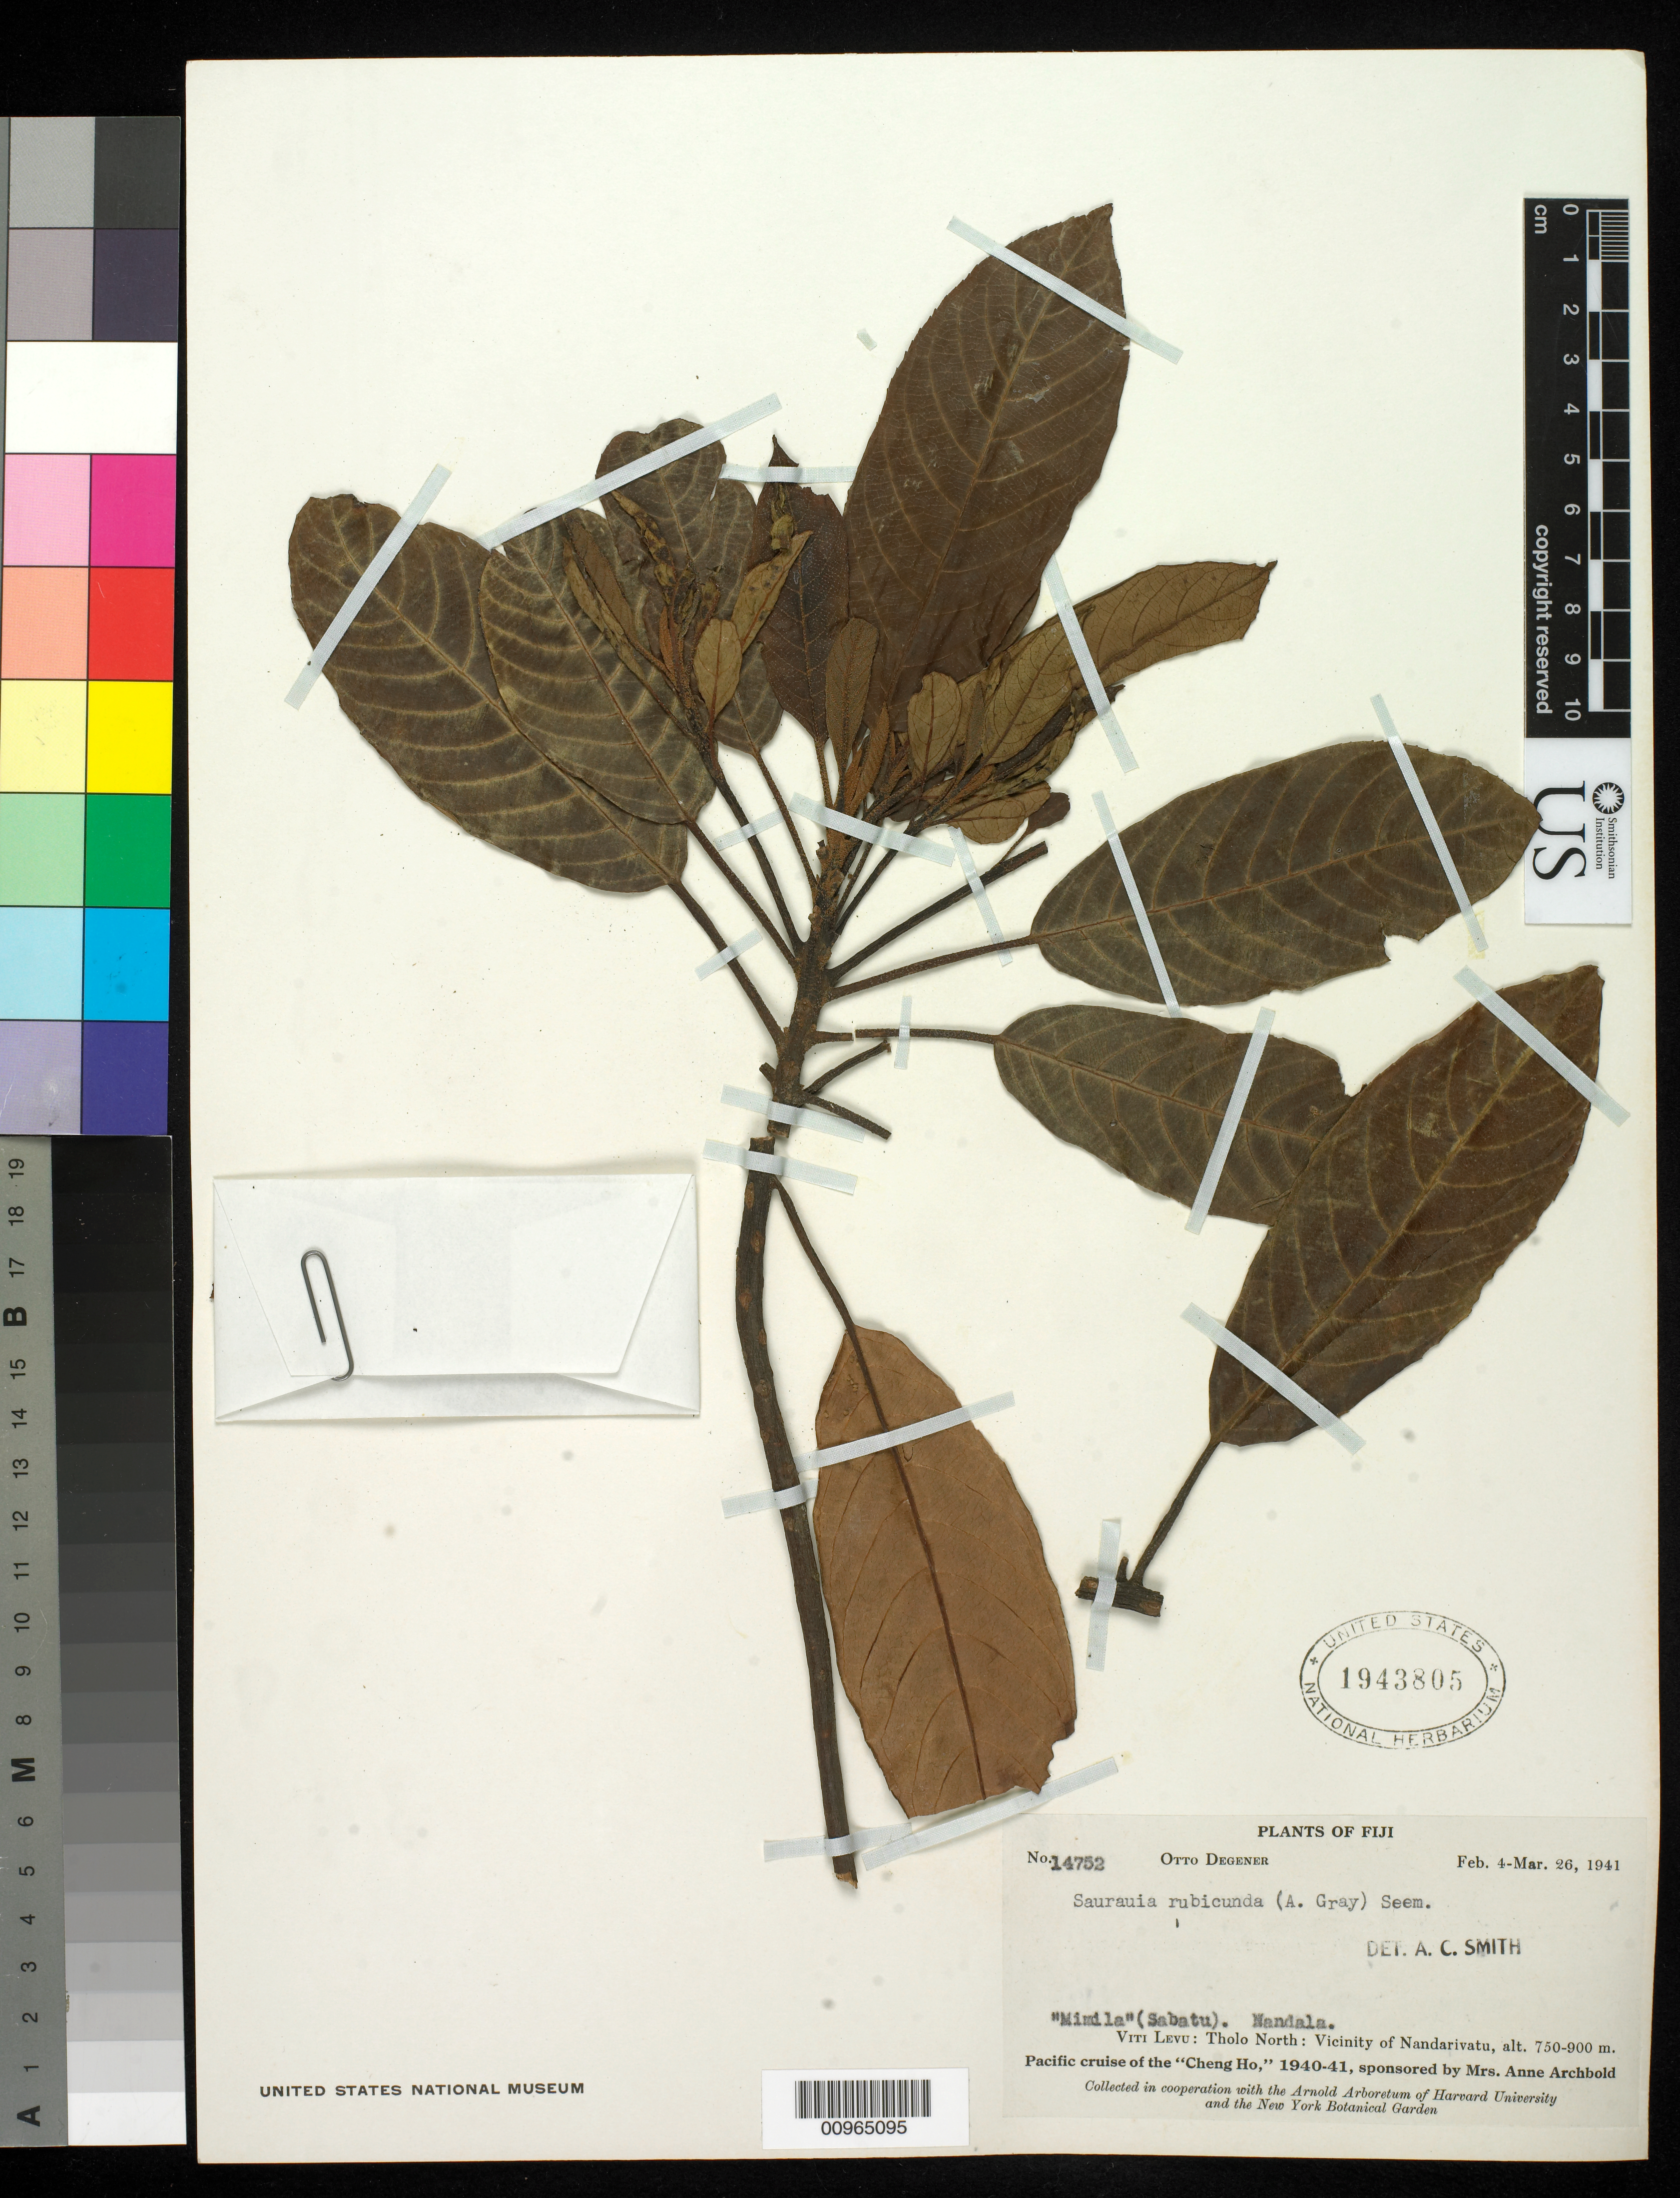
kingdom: Plantae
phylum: Tracheophyta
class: Magnoliopsida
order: Ericales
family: Actinidiaceae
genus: Saurauia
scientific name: Saurauia rubicunda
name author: Seem.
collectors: O. Degener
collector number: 14752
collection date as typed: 04 Feb 1941 to 26 Mar 1941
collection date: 1941-02-04/1941-03-26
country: Fiji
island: Viti Levu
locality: Tholo North: Vicinity of Nandarivatu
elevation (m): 750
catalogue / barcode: US 1943805